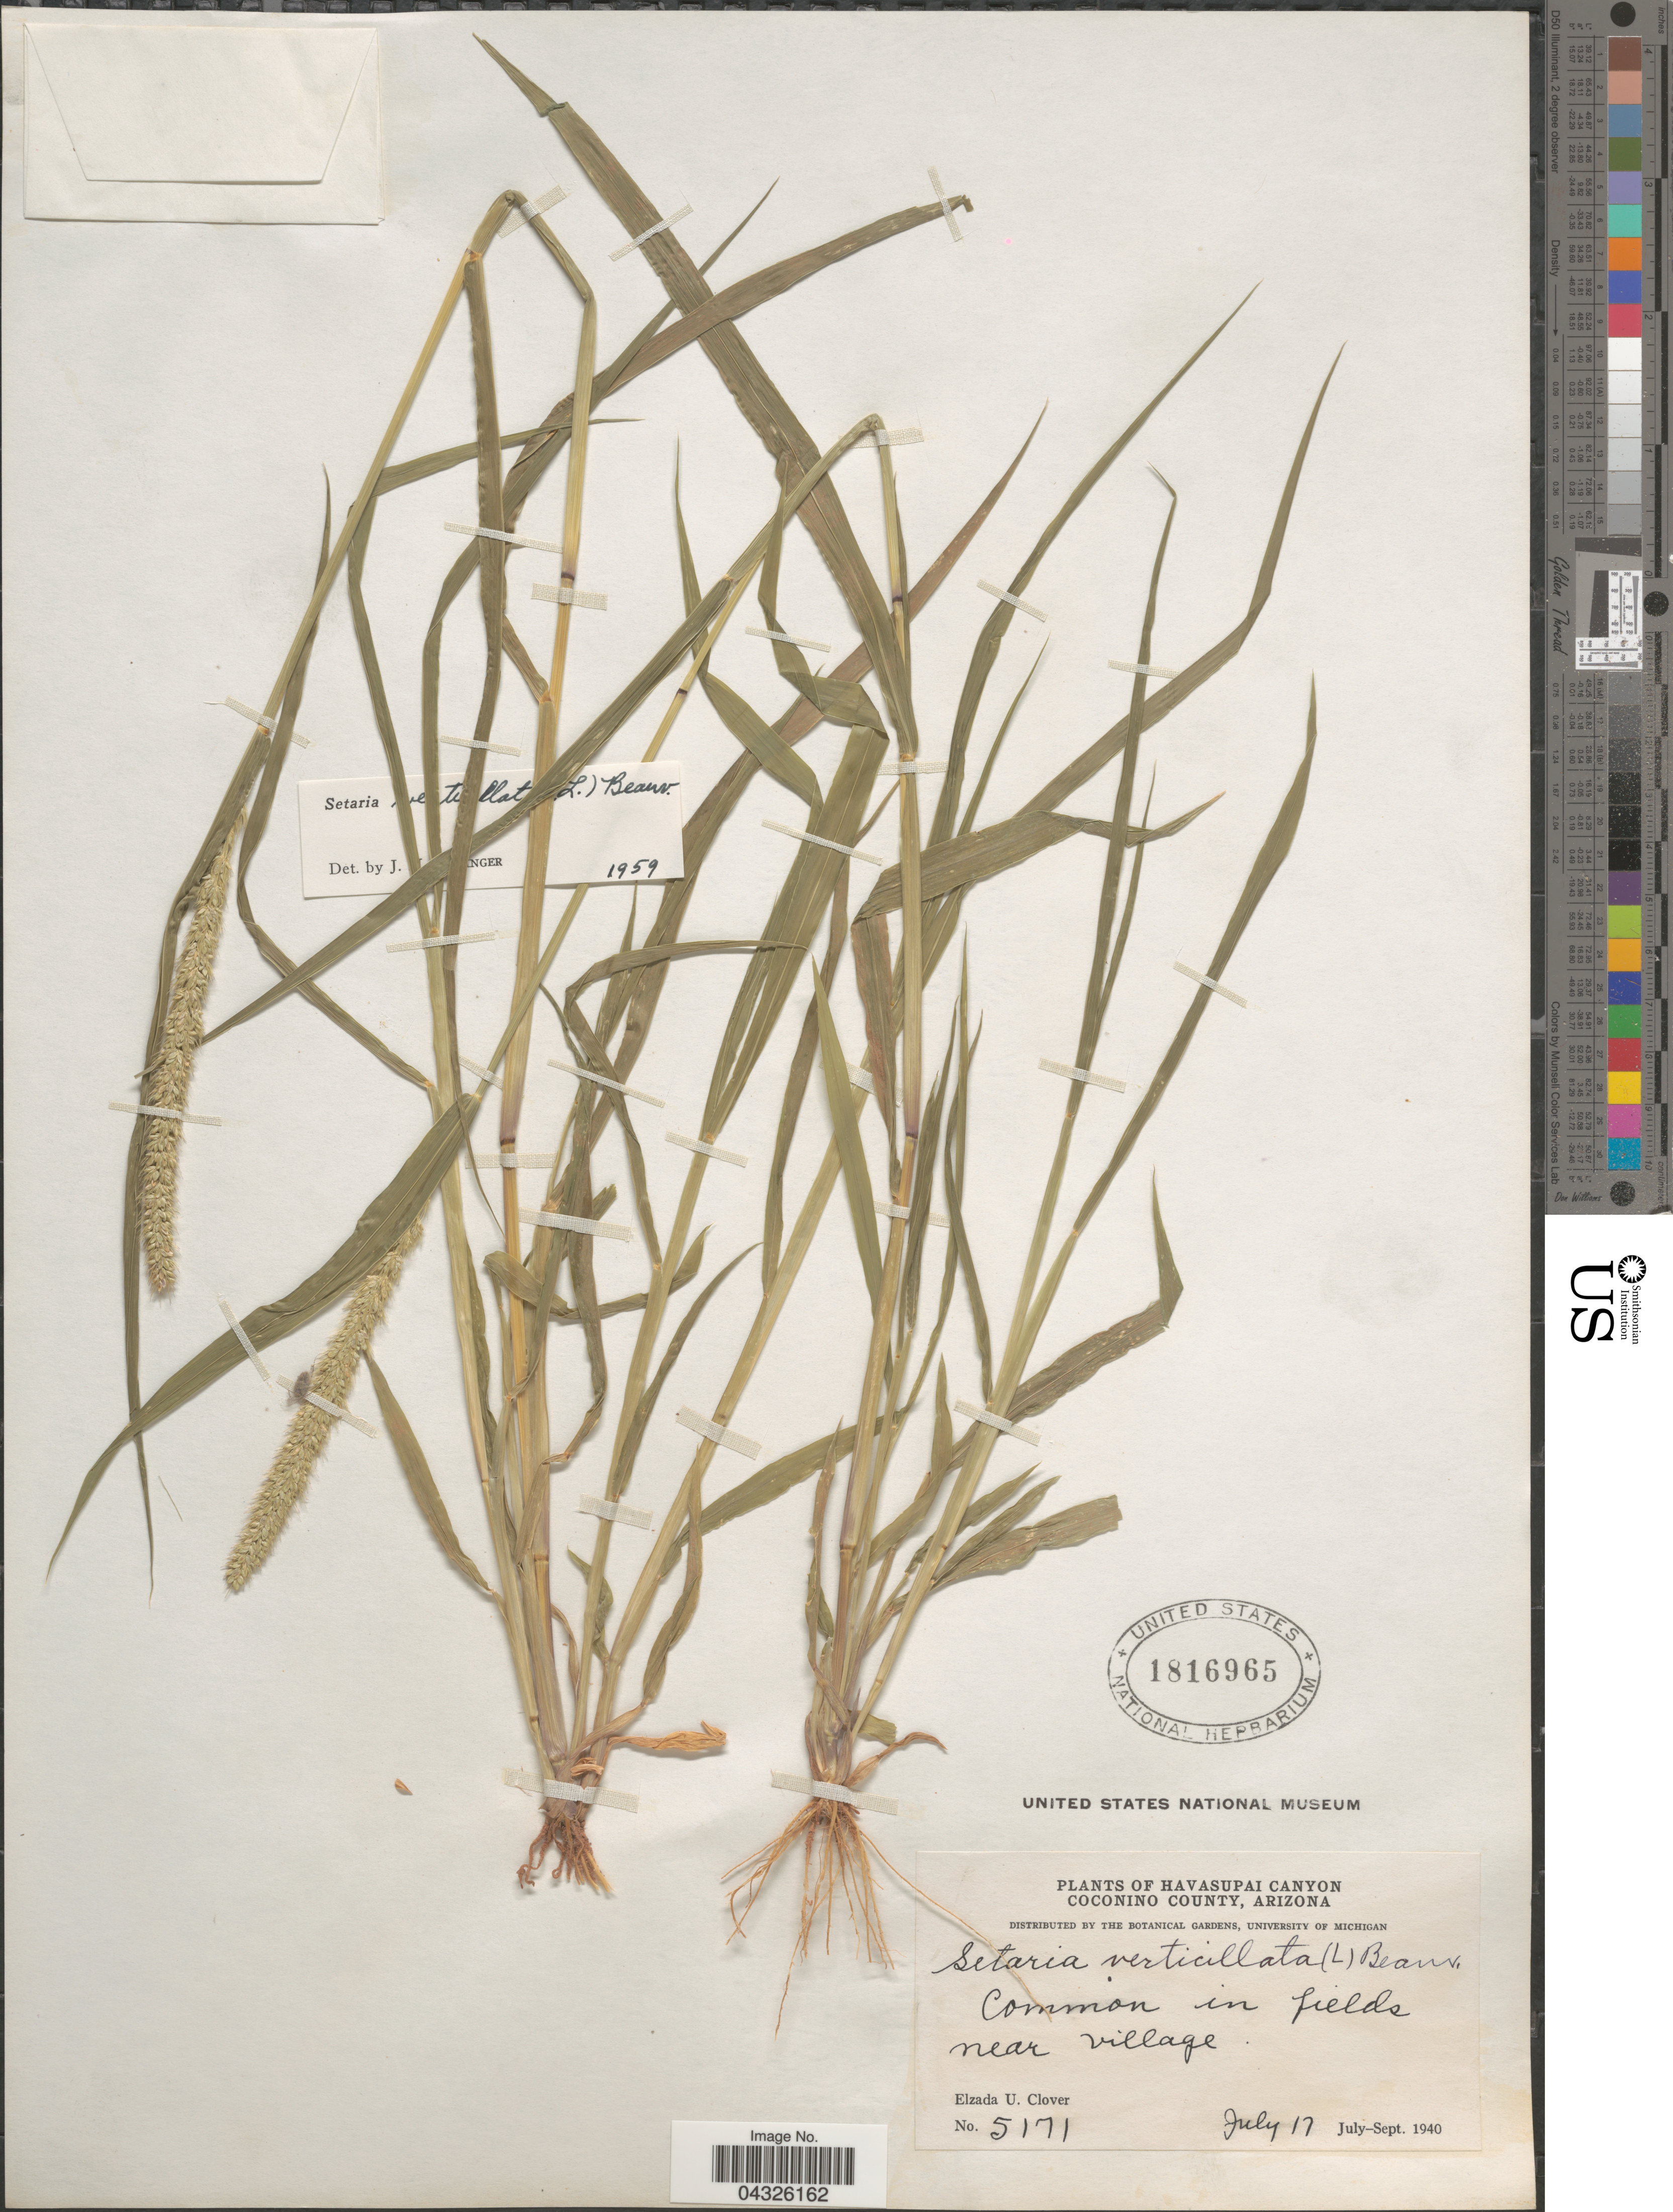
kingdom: Plantae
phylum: Tracheophyta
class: Liliopsida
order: Poales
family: Poaceae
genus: Setaria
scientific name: Setaria verticillata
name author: (L.) P. Beauv.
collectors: E. U. Clover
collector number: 5171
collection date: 1940-07-17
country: United States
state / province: Arizona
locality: Havasupai Canyon. Coconino County.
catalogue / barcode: US 1816965